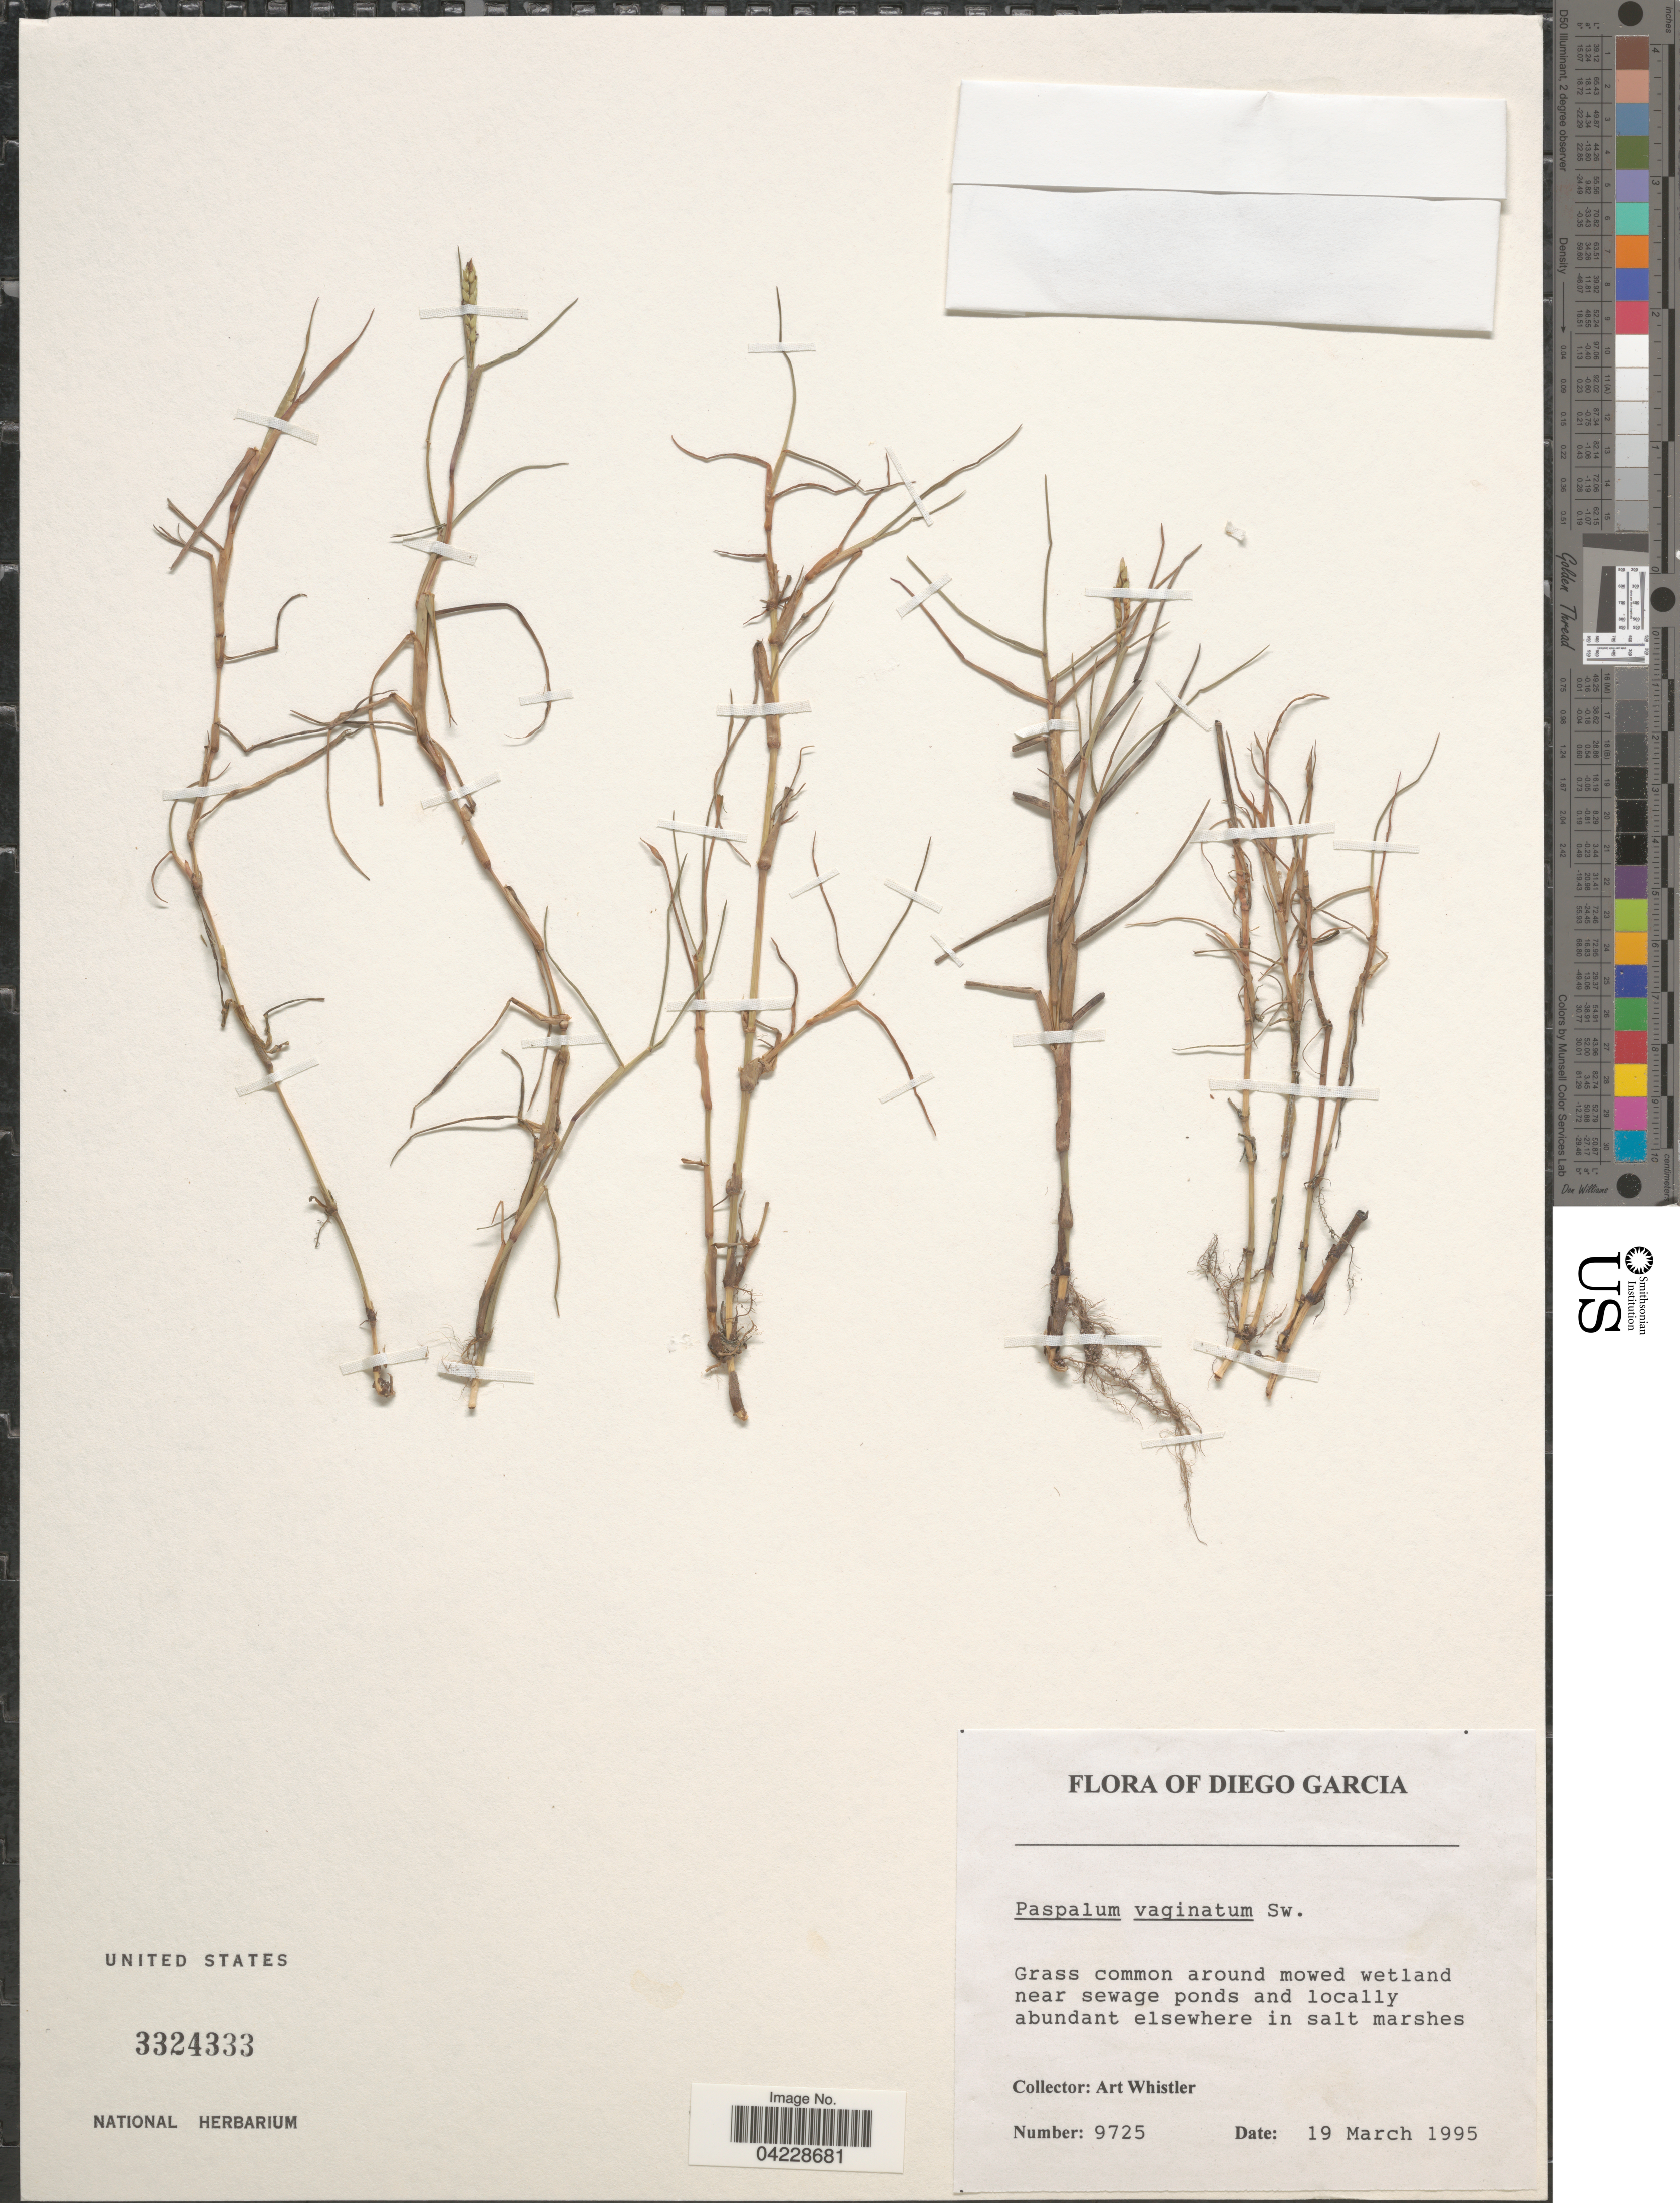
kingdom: Plantae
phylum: Tracheophyta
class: Liliopsida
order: Poales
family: Poaceae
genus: Paspalum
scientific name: Paspalum vaginatum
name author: Sw.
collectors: A. Whistler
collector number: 9725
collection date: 1995-03-19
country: British Indian Ocean Territory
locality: Diego Garcia. Common around mowed wetland near sewage ponds and locally abundant elsewhere in salt marshes.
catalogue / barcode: US 3324333